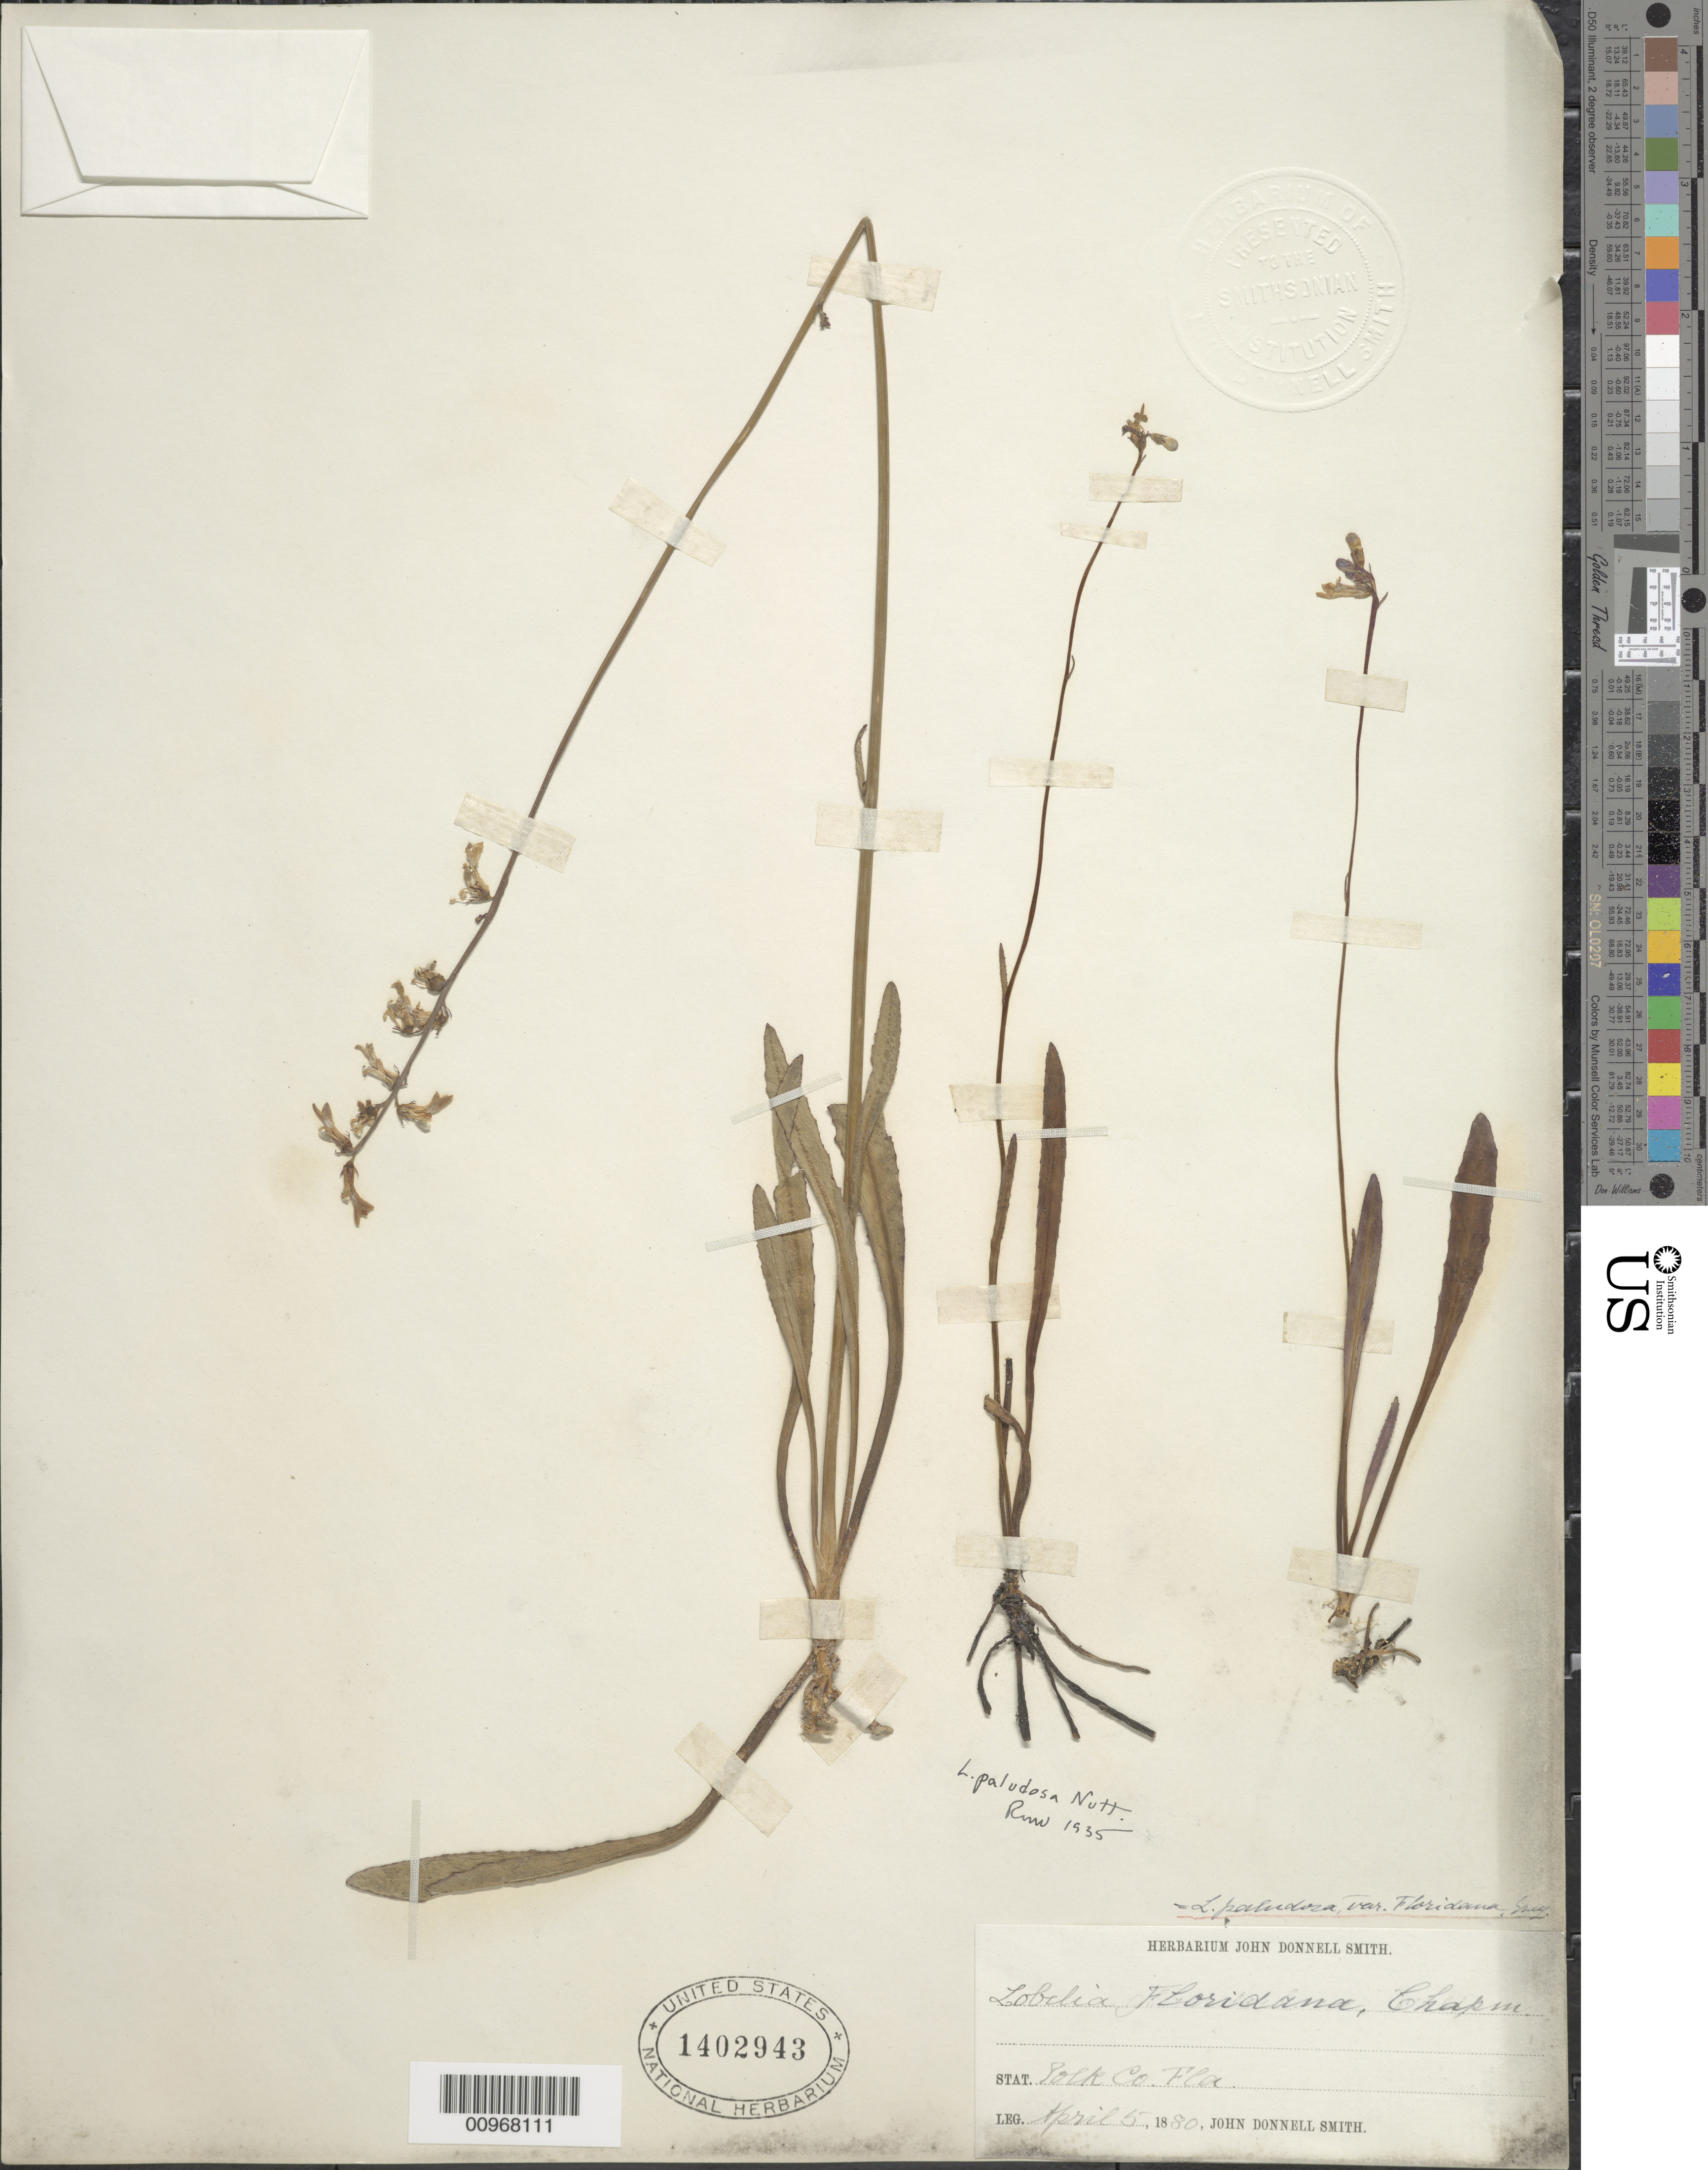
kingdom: Plantae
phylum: Tracheophyta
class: Magnoliopsida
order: Asterales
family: Campanulaceae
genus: Lobelia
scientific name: Lobelia paludosa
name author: Nutt.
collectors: J. Smith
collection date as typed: April 5, 1880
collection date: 1880-04-05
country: United States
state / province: Florida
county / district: Polk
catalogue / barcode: US 1402943